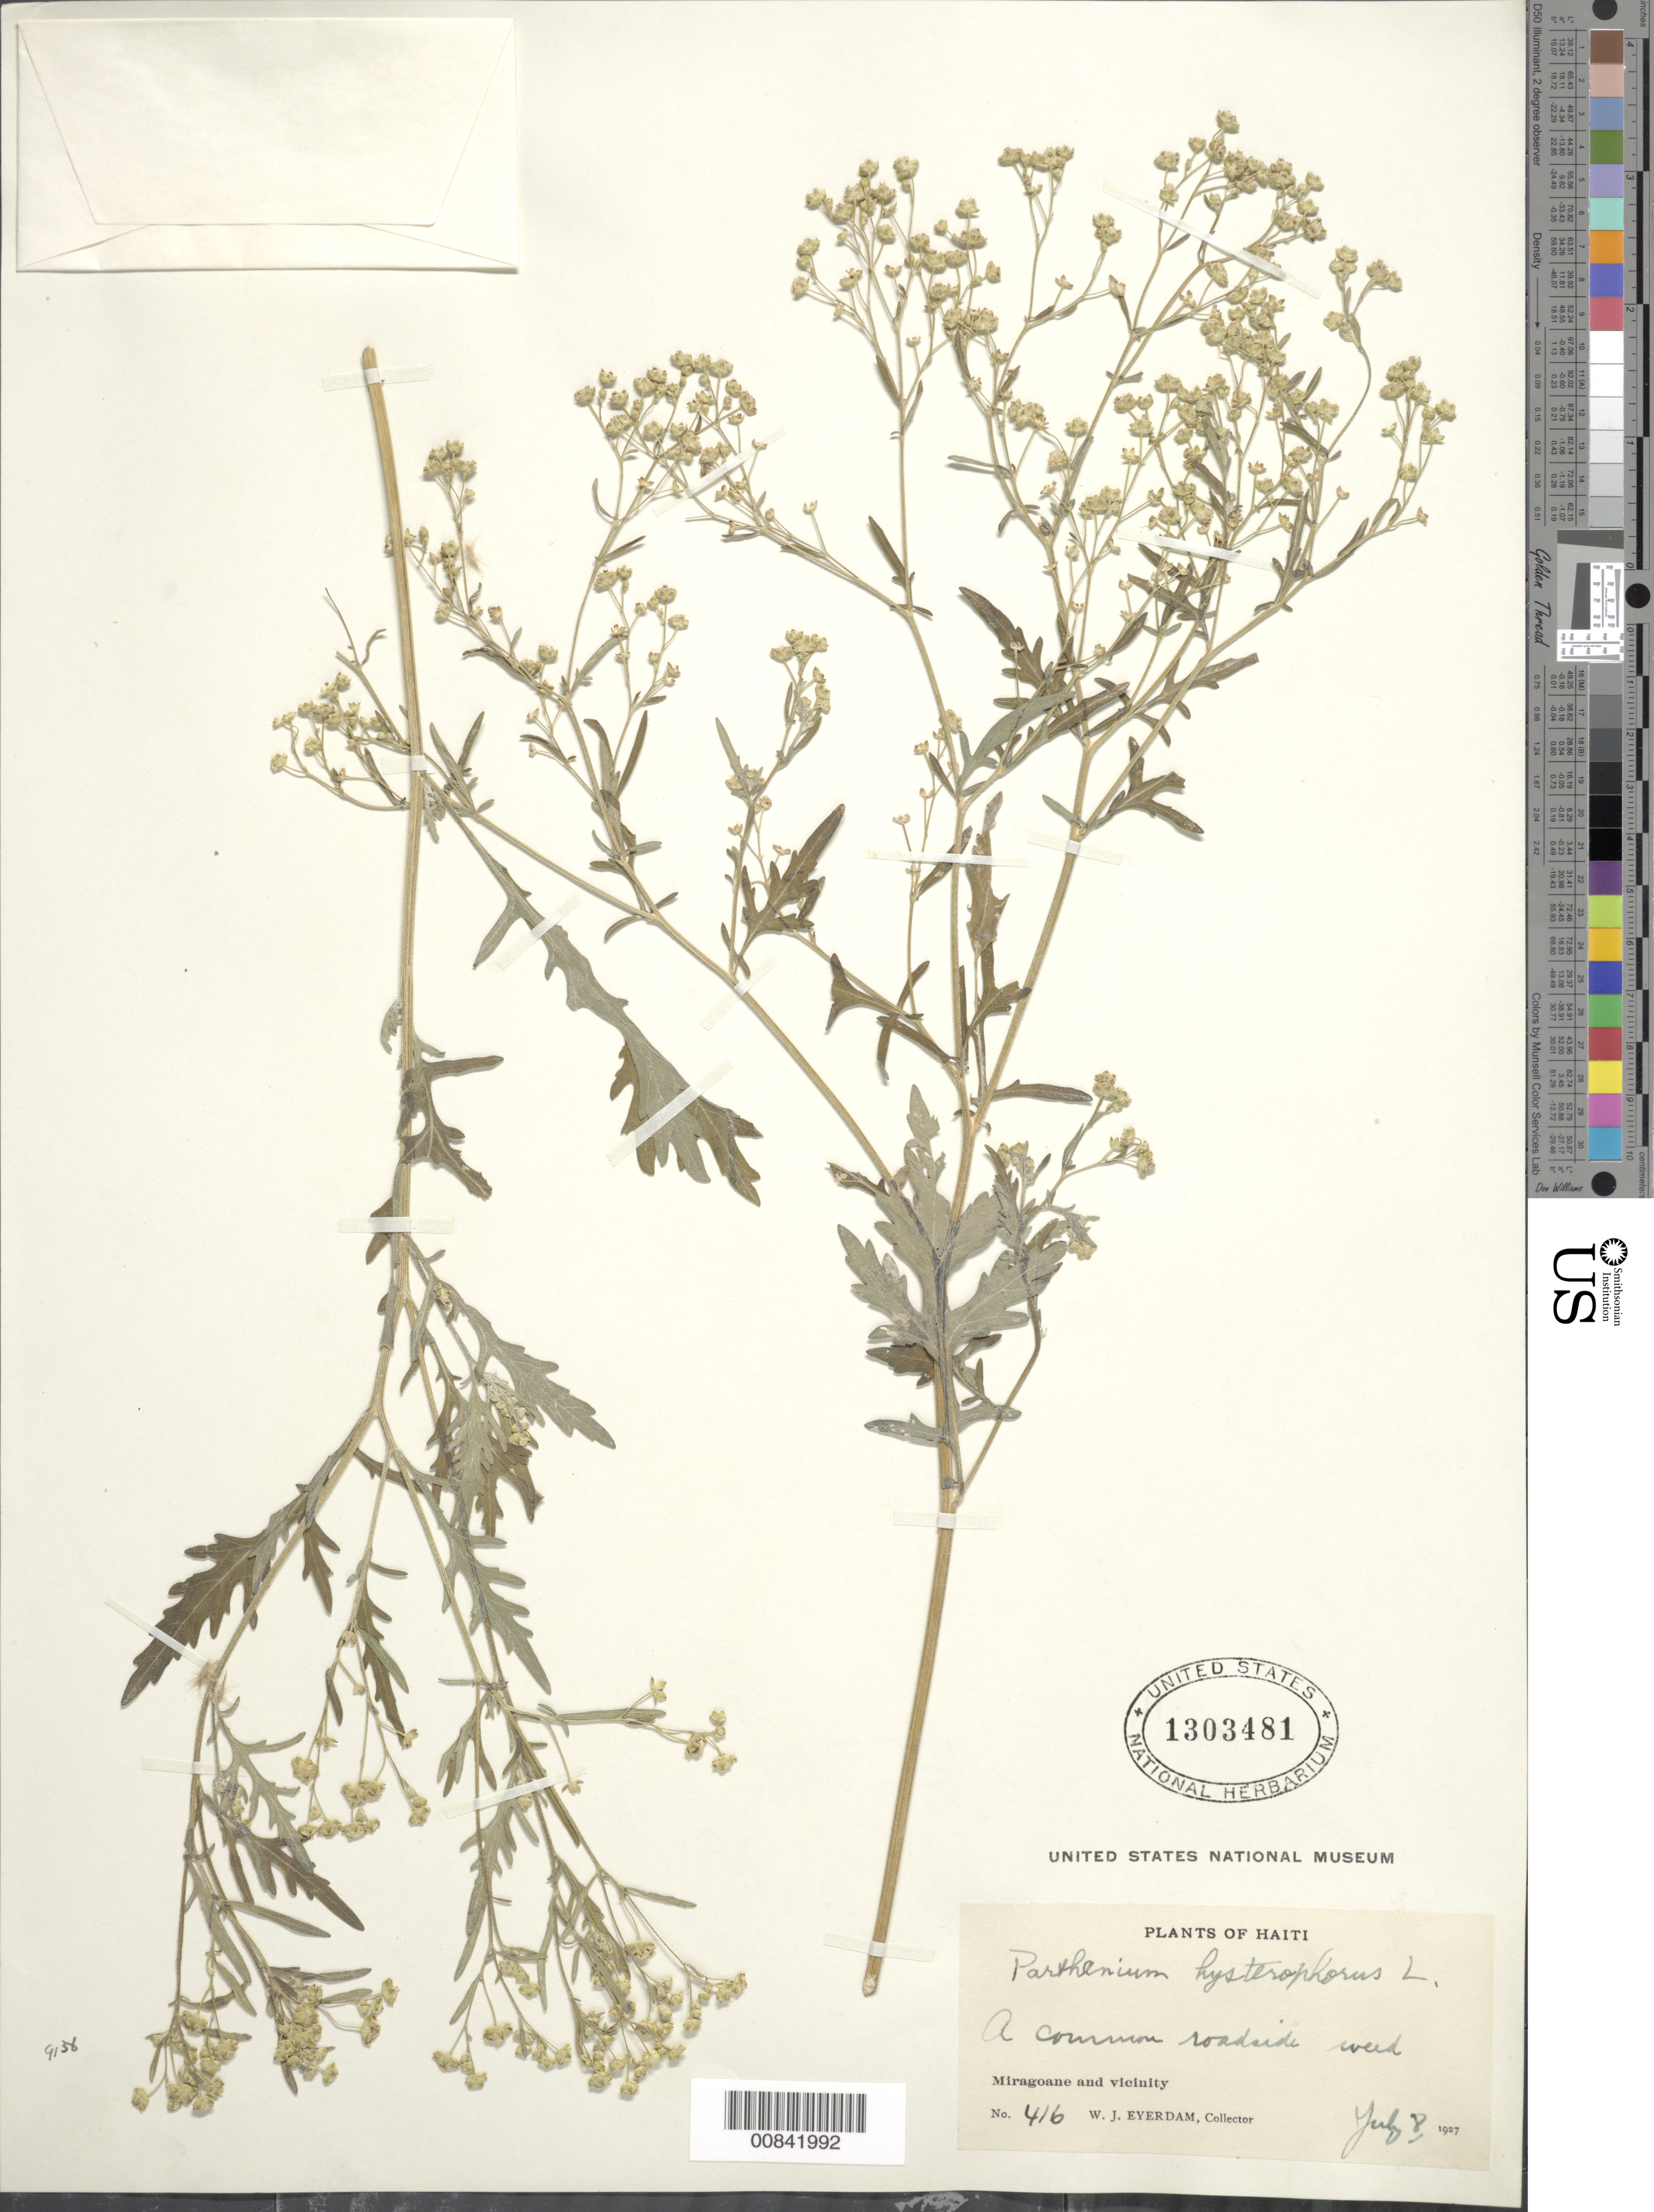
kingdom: Plantae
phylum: Tracheophyta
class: Magnoliopsida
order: Asterales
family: Asteraceae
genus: Parthenium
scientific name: Parthenium hysterophorus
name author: L.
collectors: W. J. Eyerdam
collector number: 416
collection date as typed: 08 Jul 1927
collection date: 1927-07-08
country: Haiti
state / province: Grand'Anse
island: Hispaniola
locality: Miragoane and vicinity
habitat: Roadside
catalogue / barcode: US 1303481